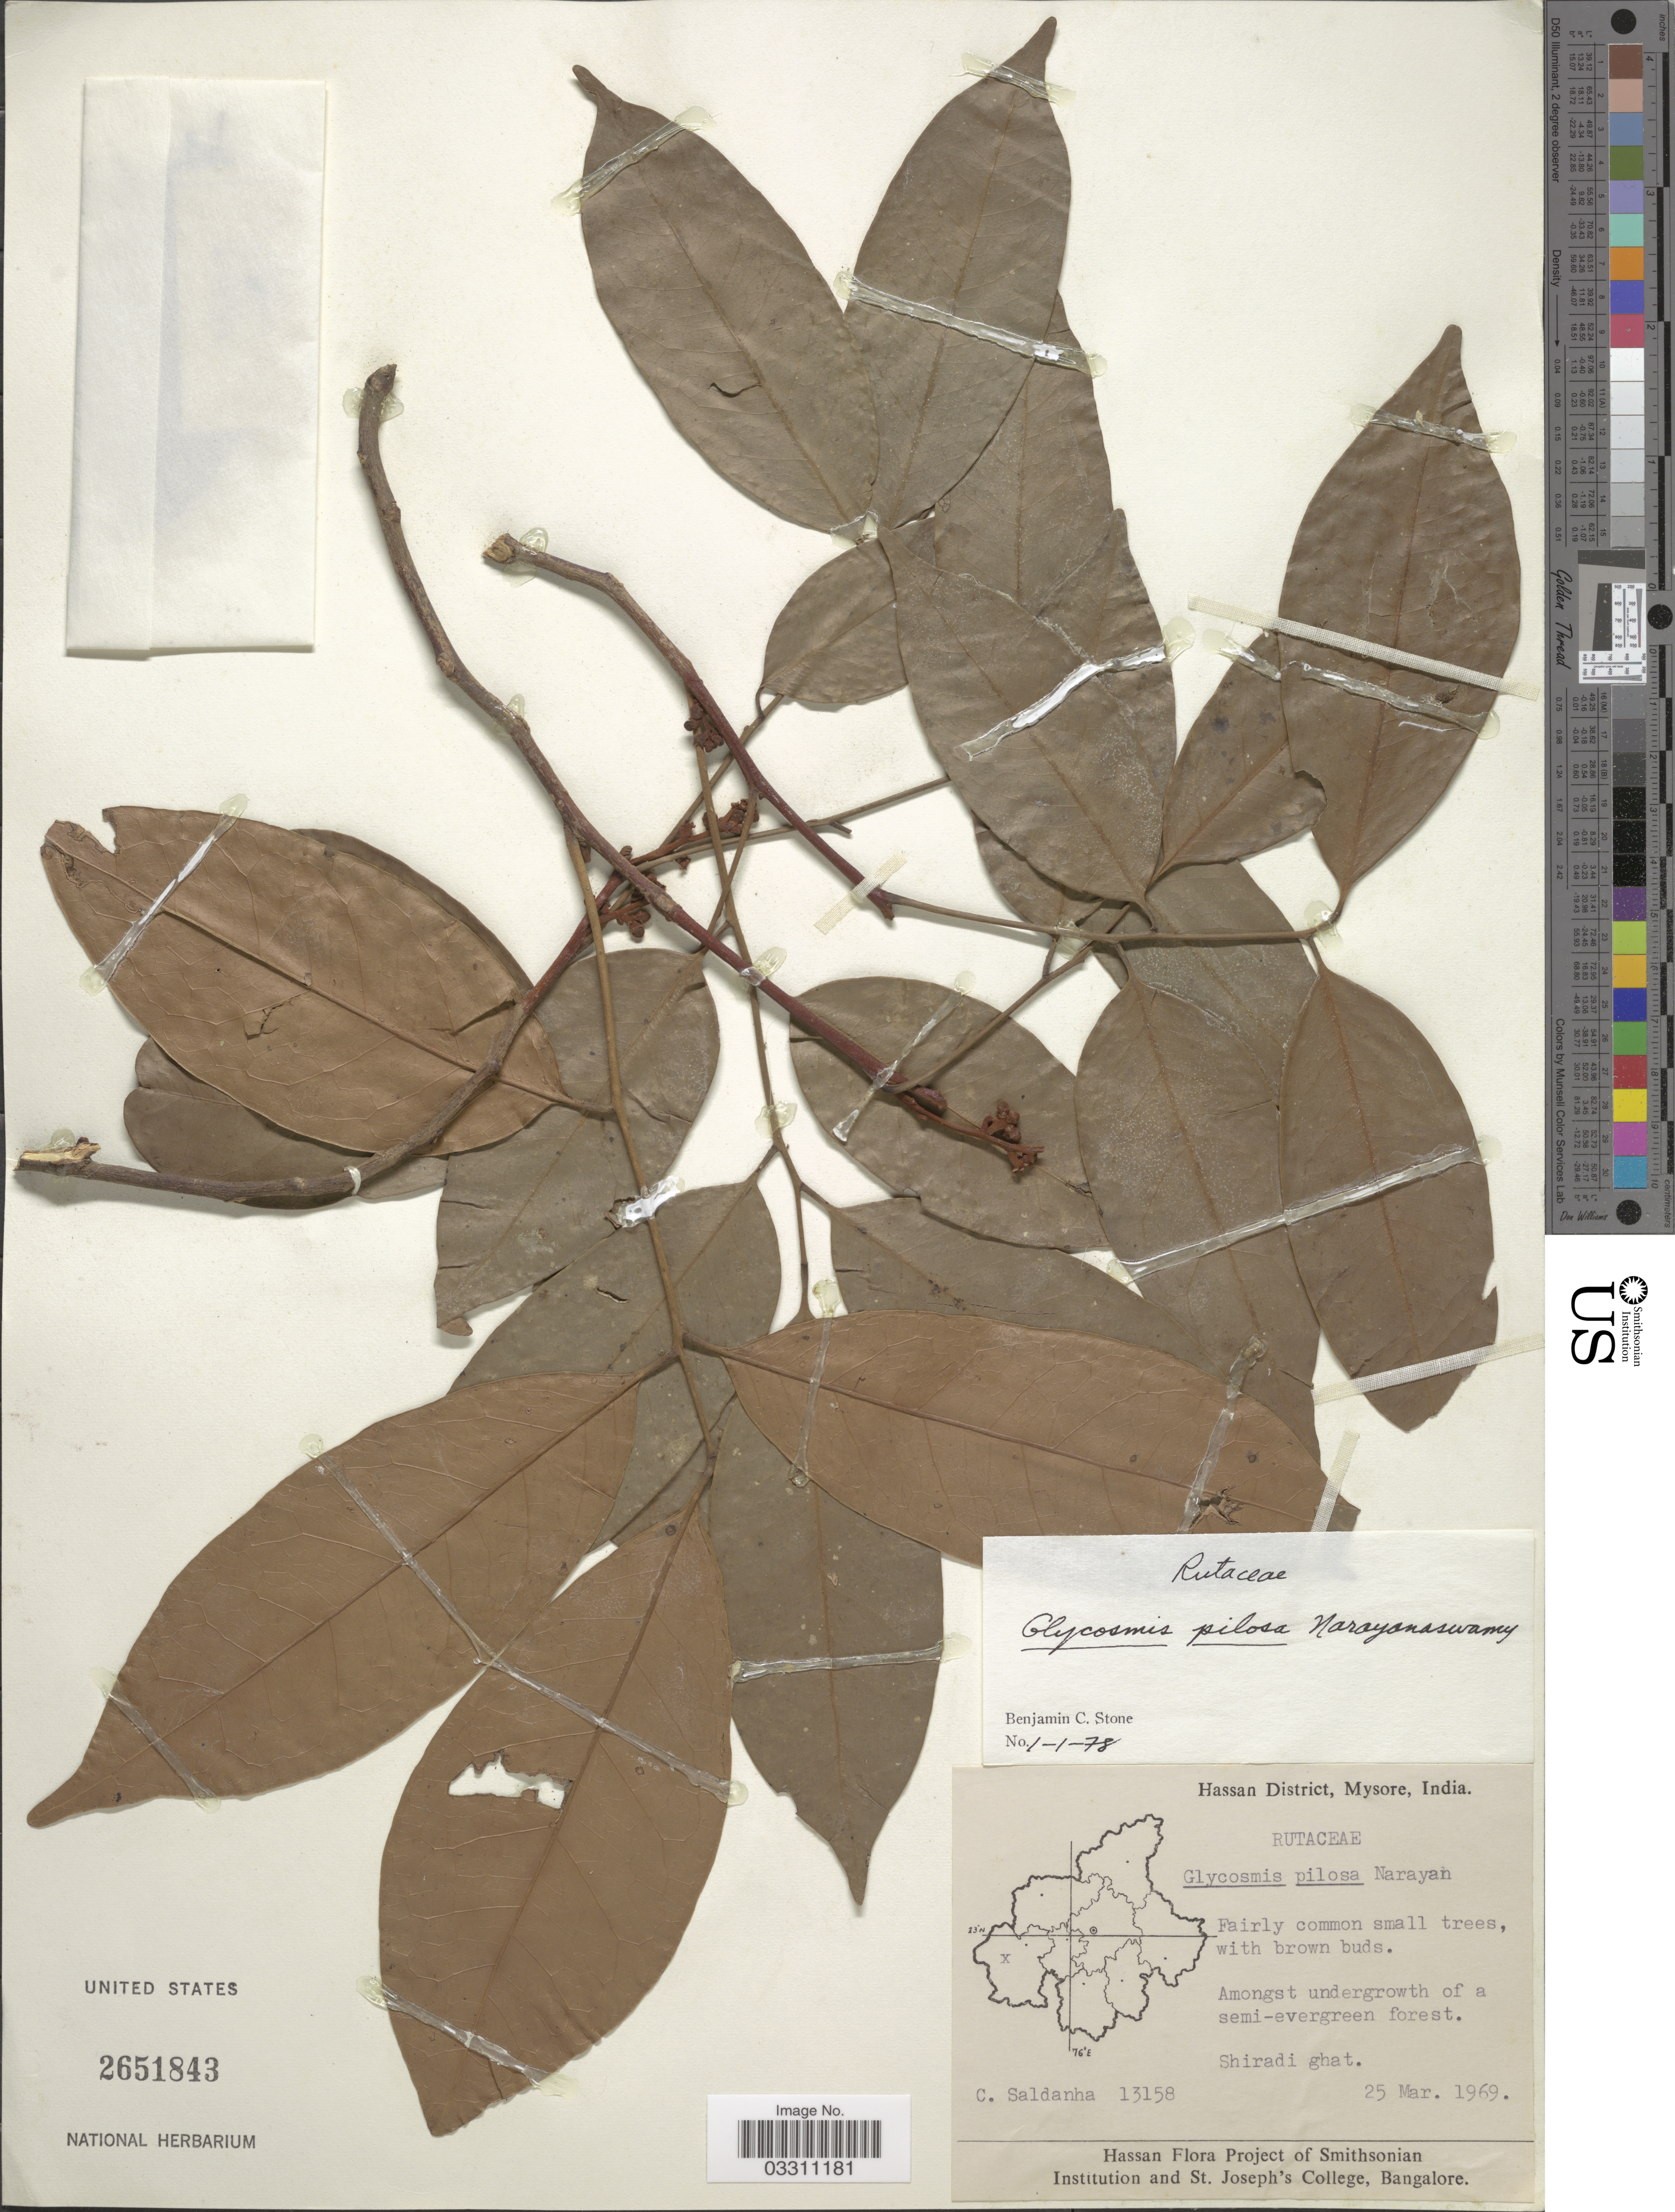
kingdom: Plantae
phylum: Tracheophyta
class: Magnoliopsida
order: Sapindales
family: Rutaceae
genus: Glycosmis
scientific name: Glycosmis pilosa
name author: V. Naray.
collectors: C. Saldanha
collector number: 13158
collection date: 1969-03-25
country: India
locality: Hassan District, Mysore. Shiradi ghat.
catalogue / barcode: US 2651843